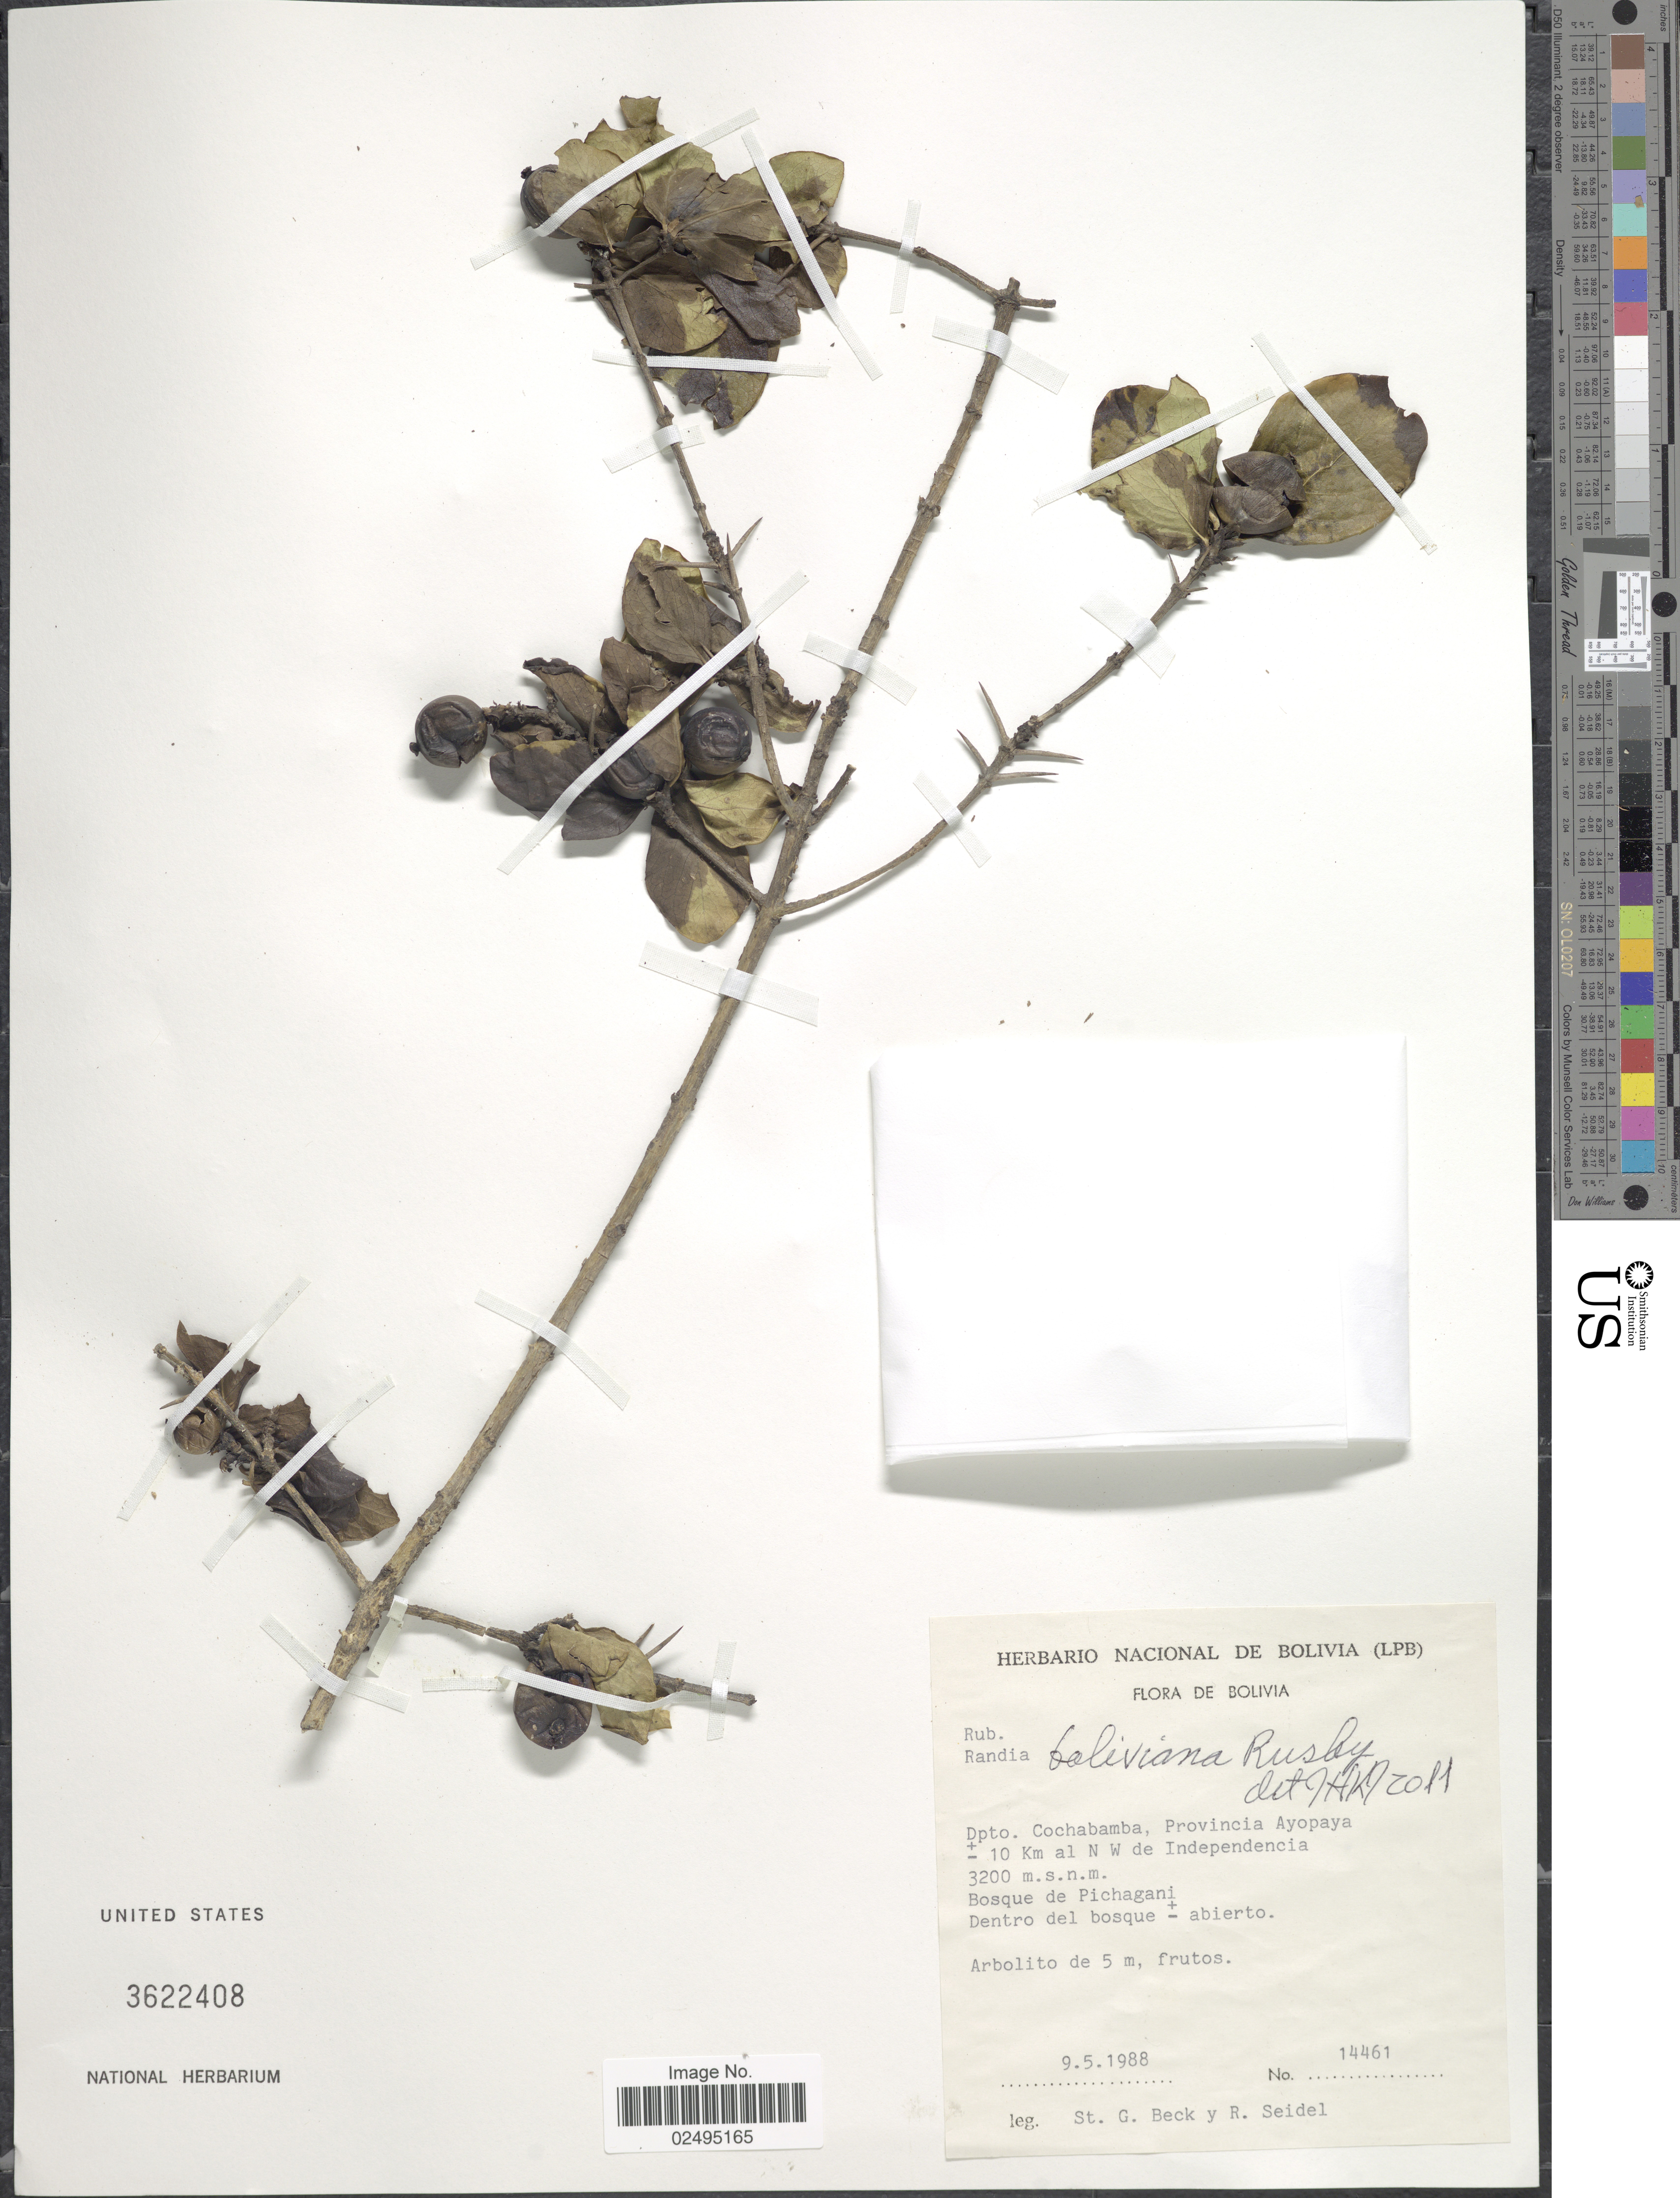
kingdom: Plantae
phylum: Tracheophyta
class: Magnoliopsida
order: Gentianales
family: Rubiaceae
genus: Randia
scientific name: Randia boliviana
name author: Rusby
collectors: S. G. Beck & R. Seidel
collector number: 14461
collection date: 1988-05-09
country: Bolivia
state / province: Cochabamba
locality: Provincia Ayopaya ± 10 km al NW de Independencia, Bosque de Pichagani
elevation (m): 3200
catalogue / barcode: US 3622408